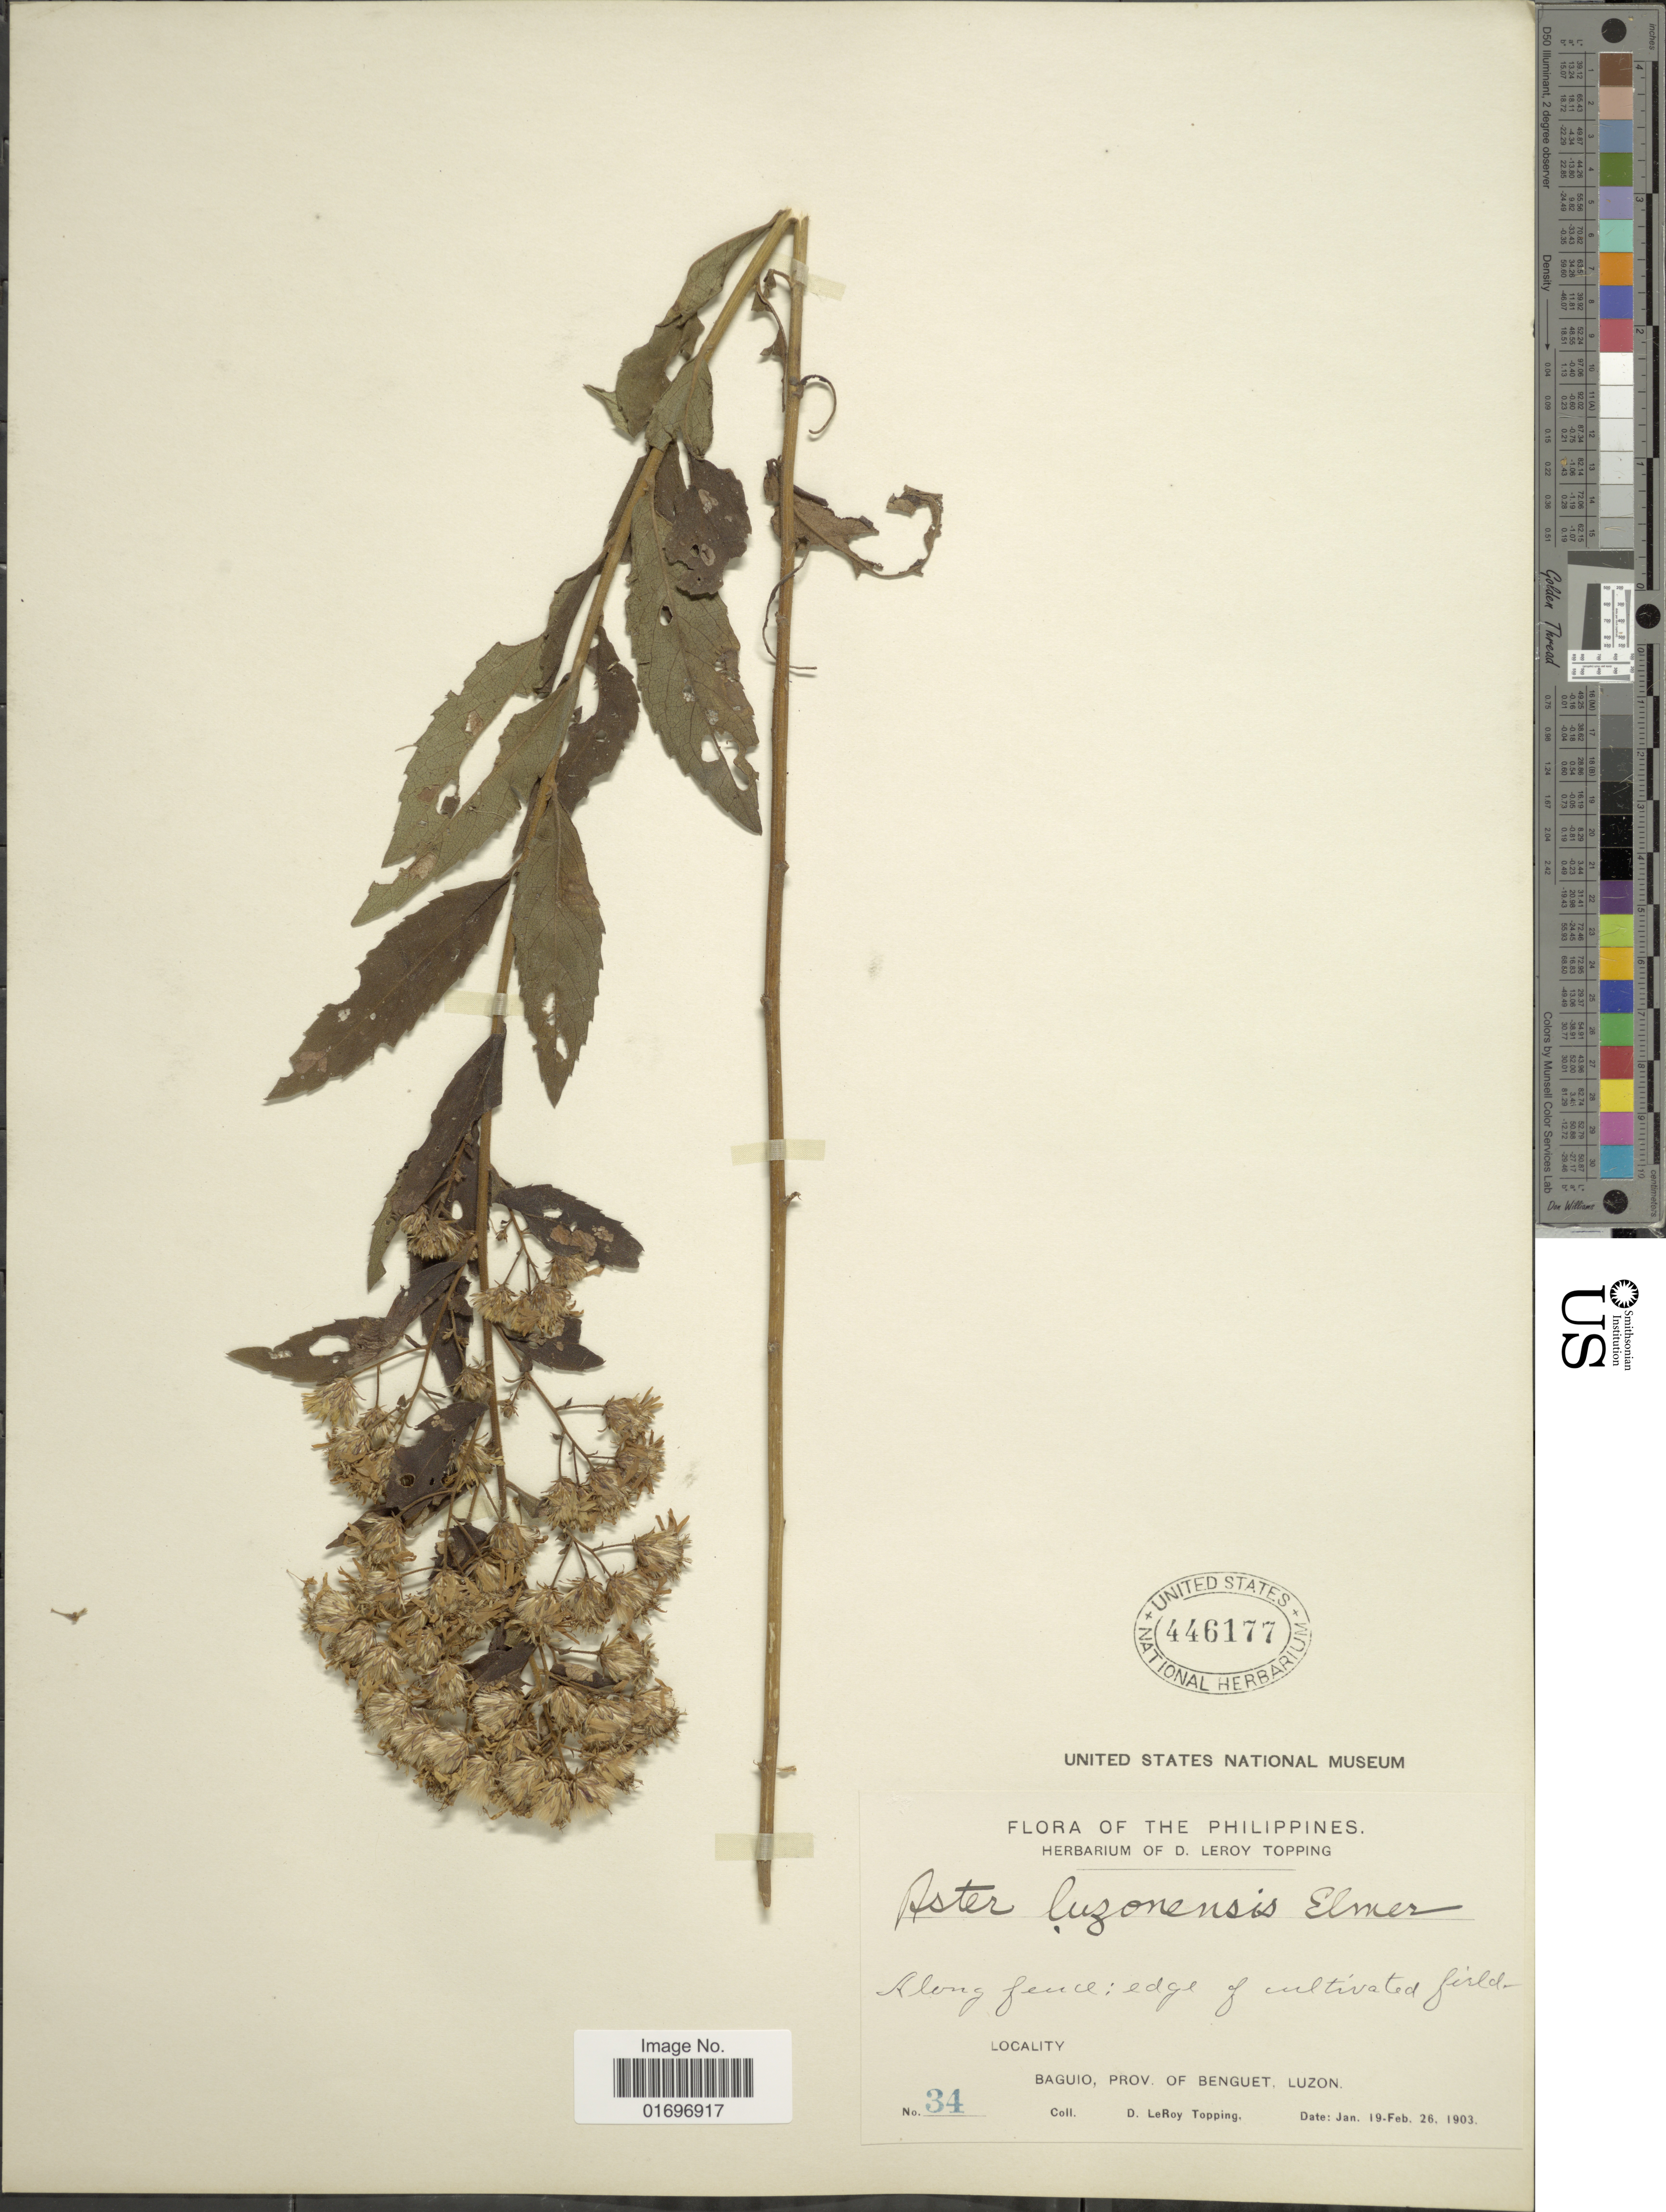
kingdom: Plantae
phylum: Tracheophyta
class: Magnoliopsida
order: Asterales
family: Asteraceae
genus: Aster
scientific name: Aster luzonensis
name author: Elmer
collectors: D. L. Topping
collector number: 34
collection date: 1903-01-19/1903-02-26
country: Philippines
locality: Baguio, Prov. of Benguet, Luzon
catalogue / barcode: US 446177